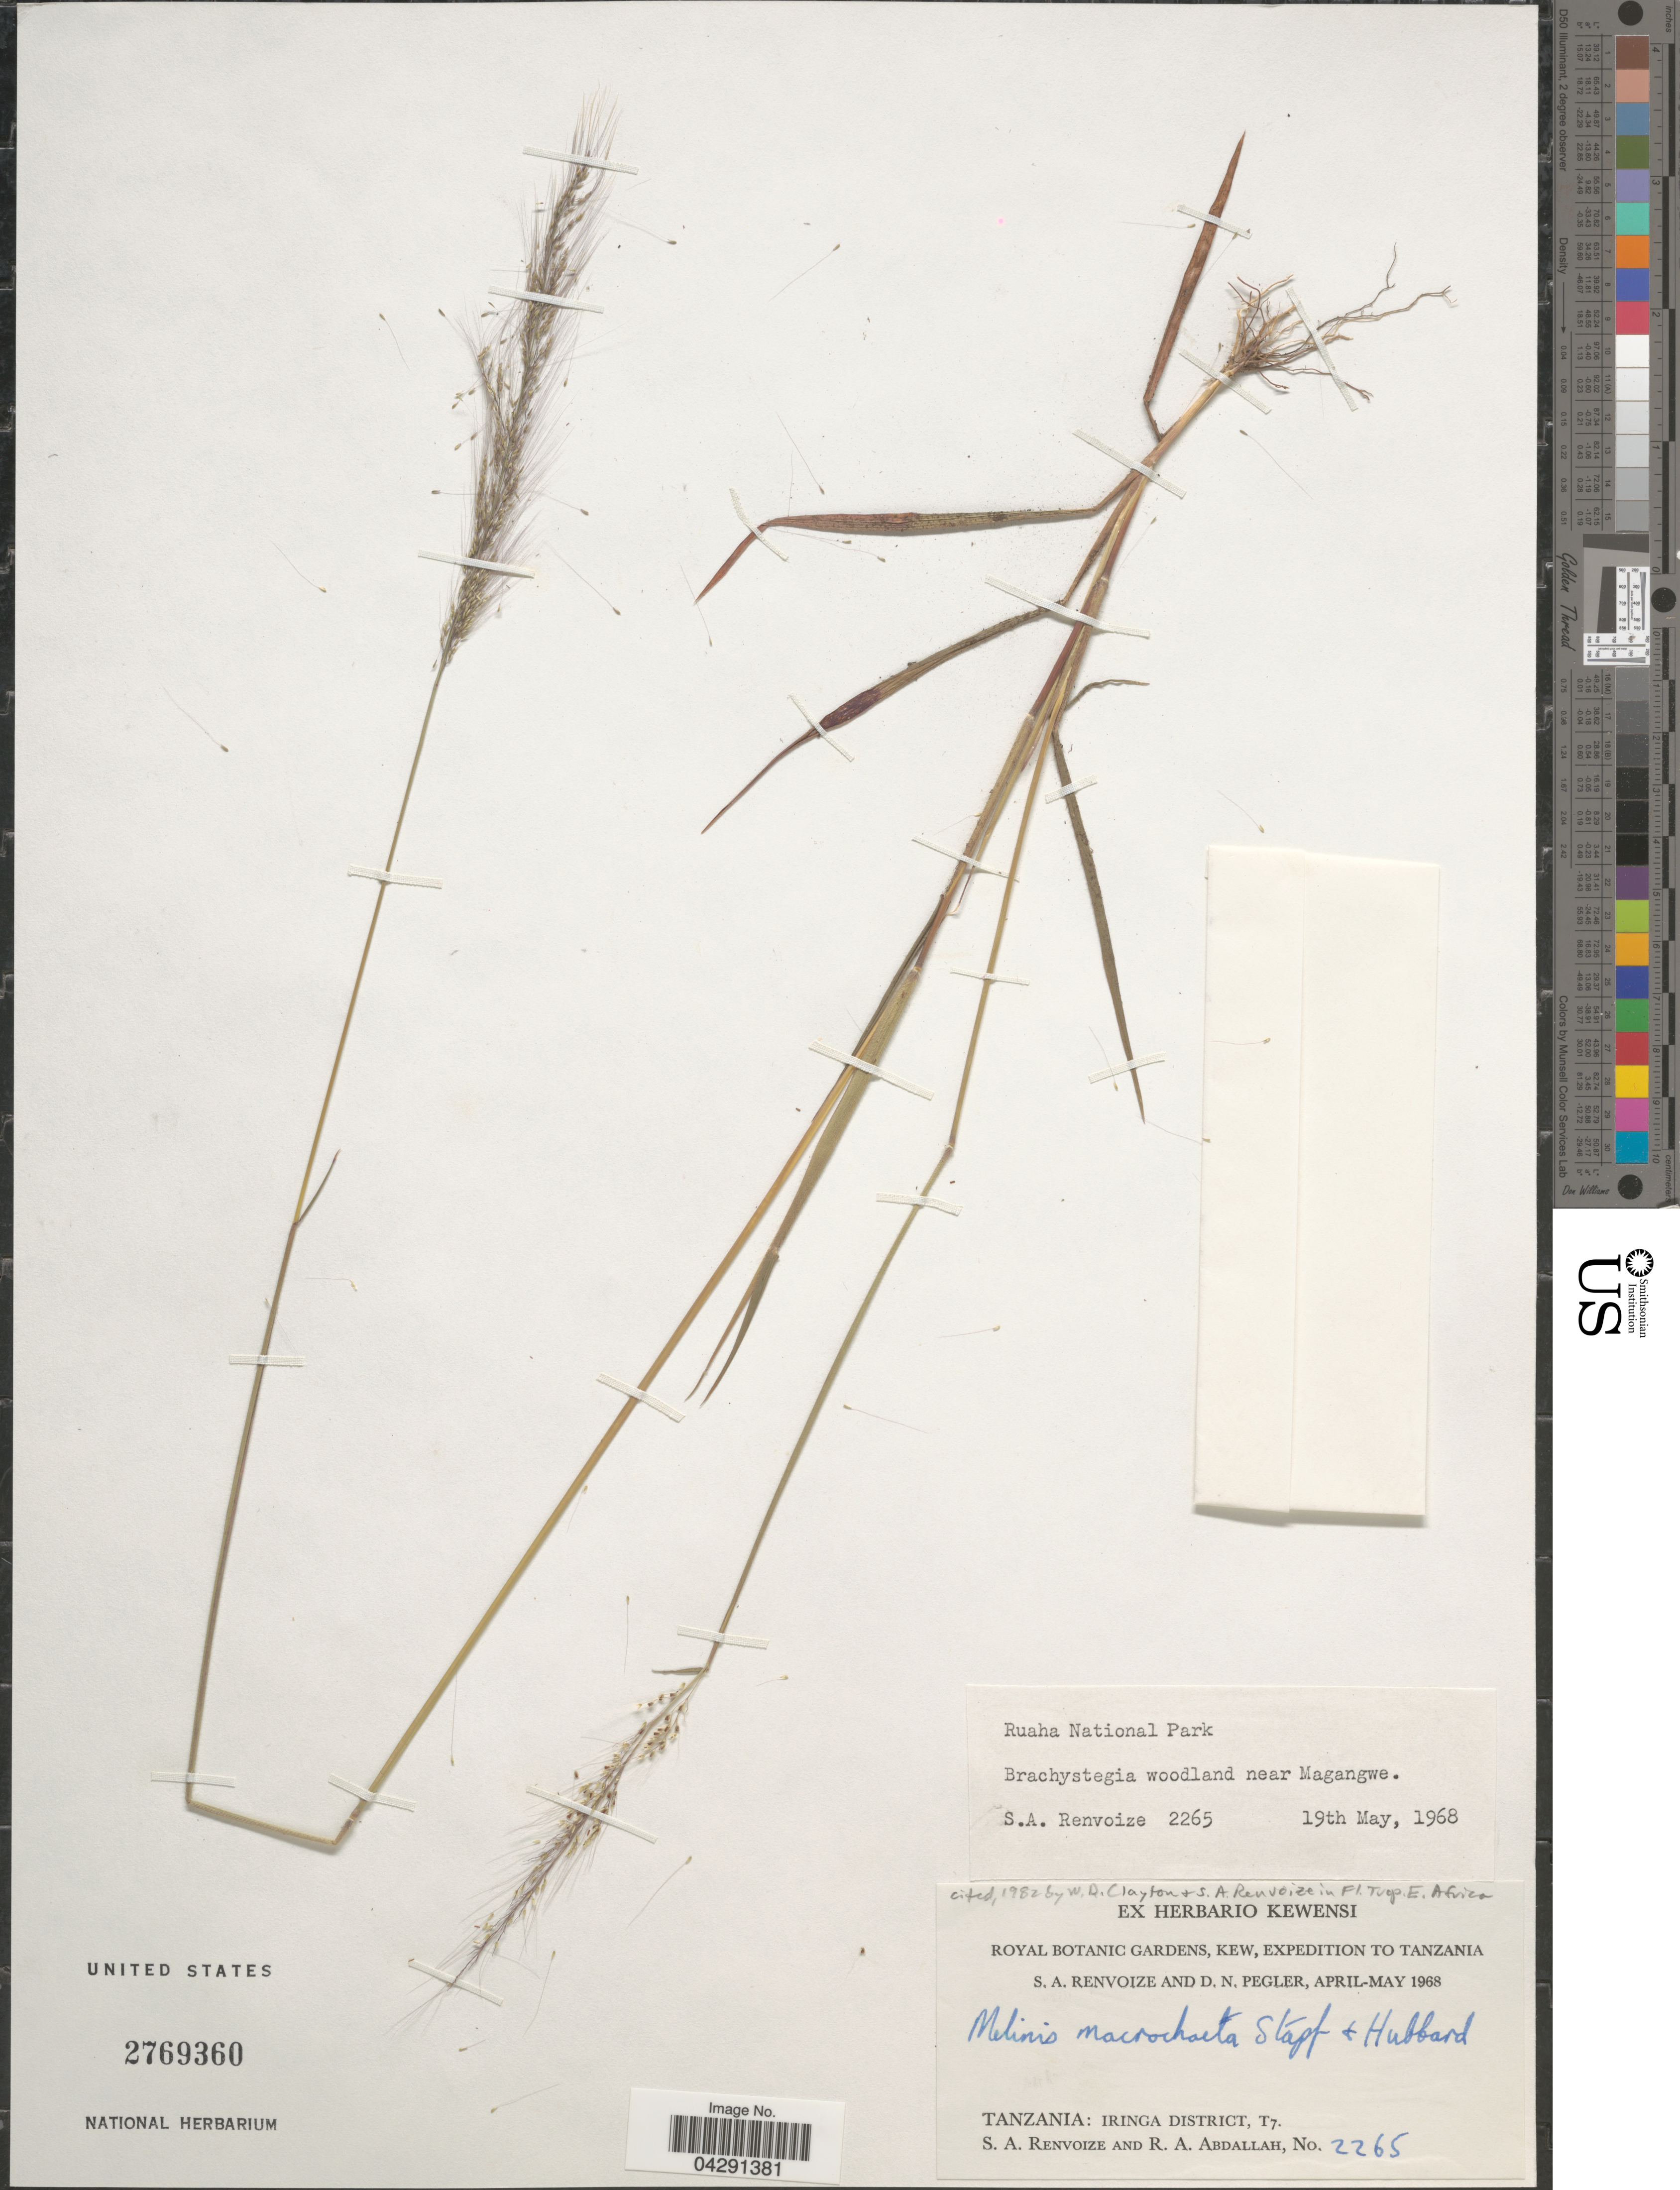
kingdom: Plantae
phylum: Tracheophyta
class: Liliopsida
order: Poales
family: Poaceae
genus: Melinis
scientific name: Melinis macrochaeta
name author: Stapf & C.E. Hubb.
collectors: S. A. Renvoize & R. Abdallah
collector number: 2265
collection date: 1968-05-19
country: Tanzania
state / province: Iringa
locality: Ruaha National Park. Brachystegia woodland near Magangwe. Royal Botanic Gardens, Kew, Expedition to Tanzania S.A. Renvoize and D.N. Pegler, April-May 1968. Iringa District, T7.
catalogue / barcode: US 2769360